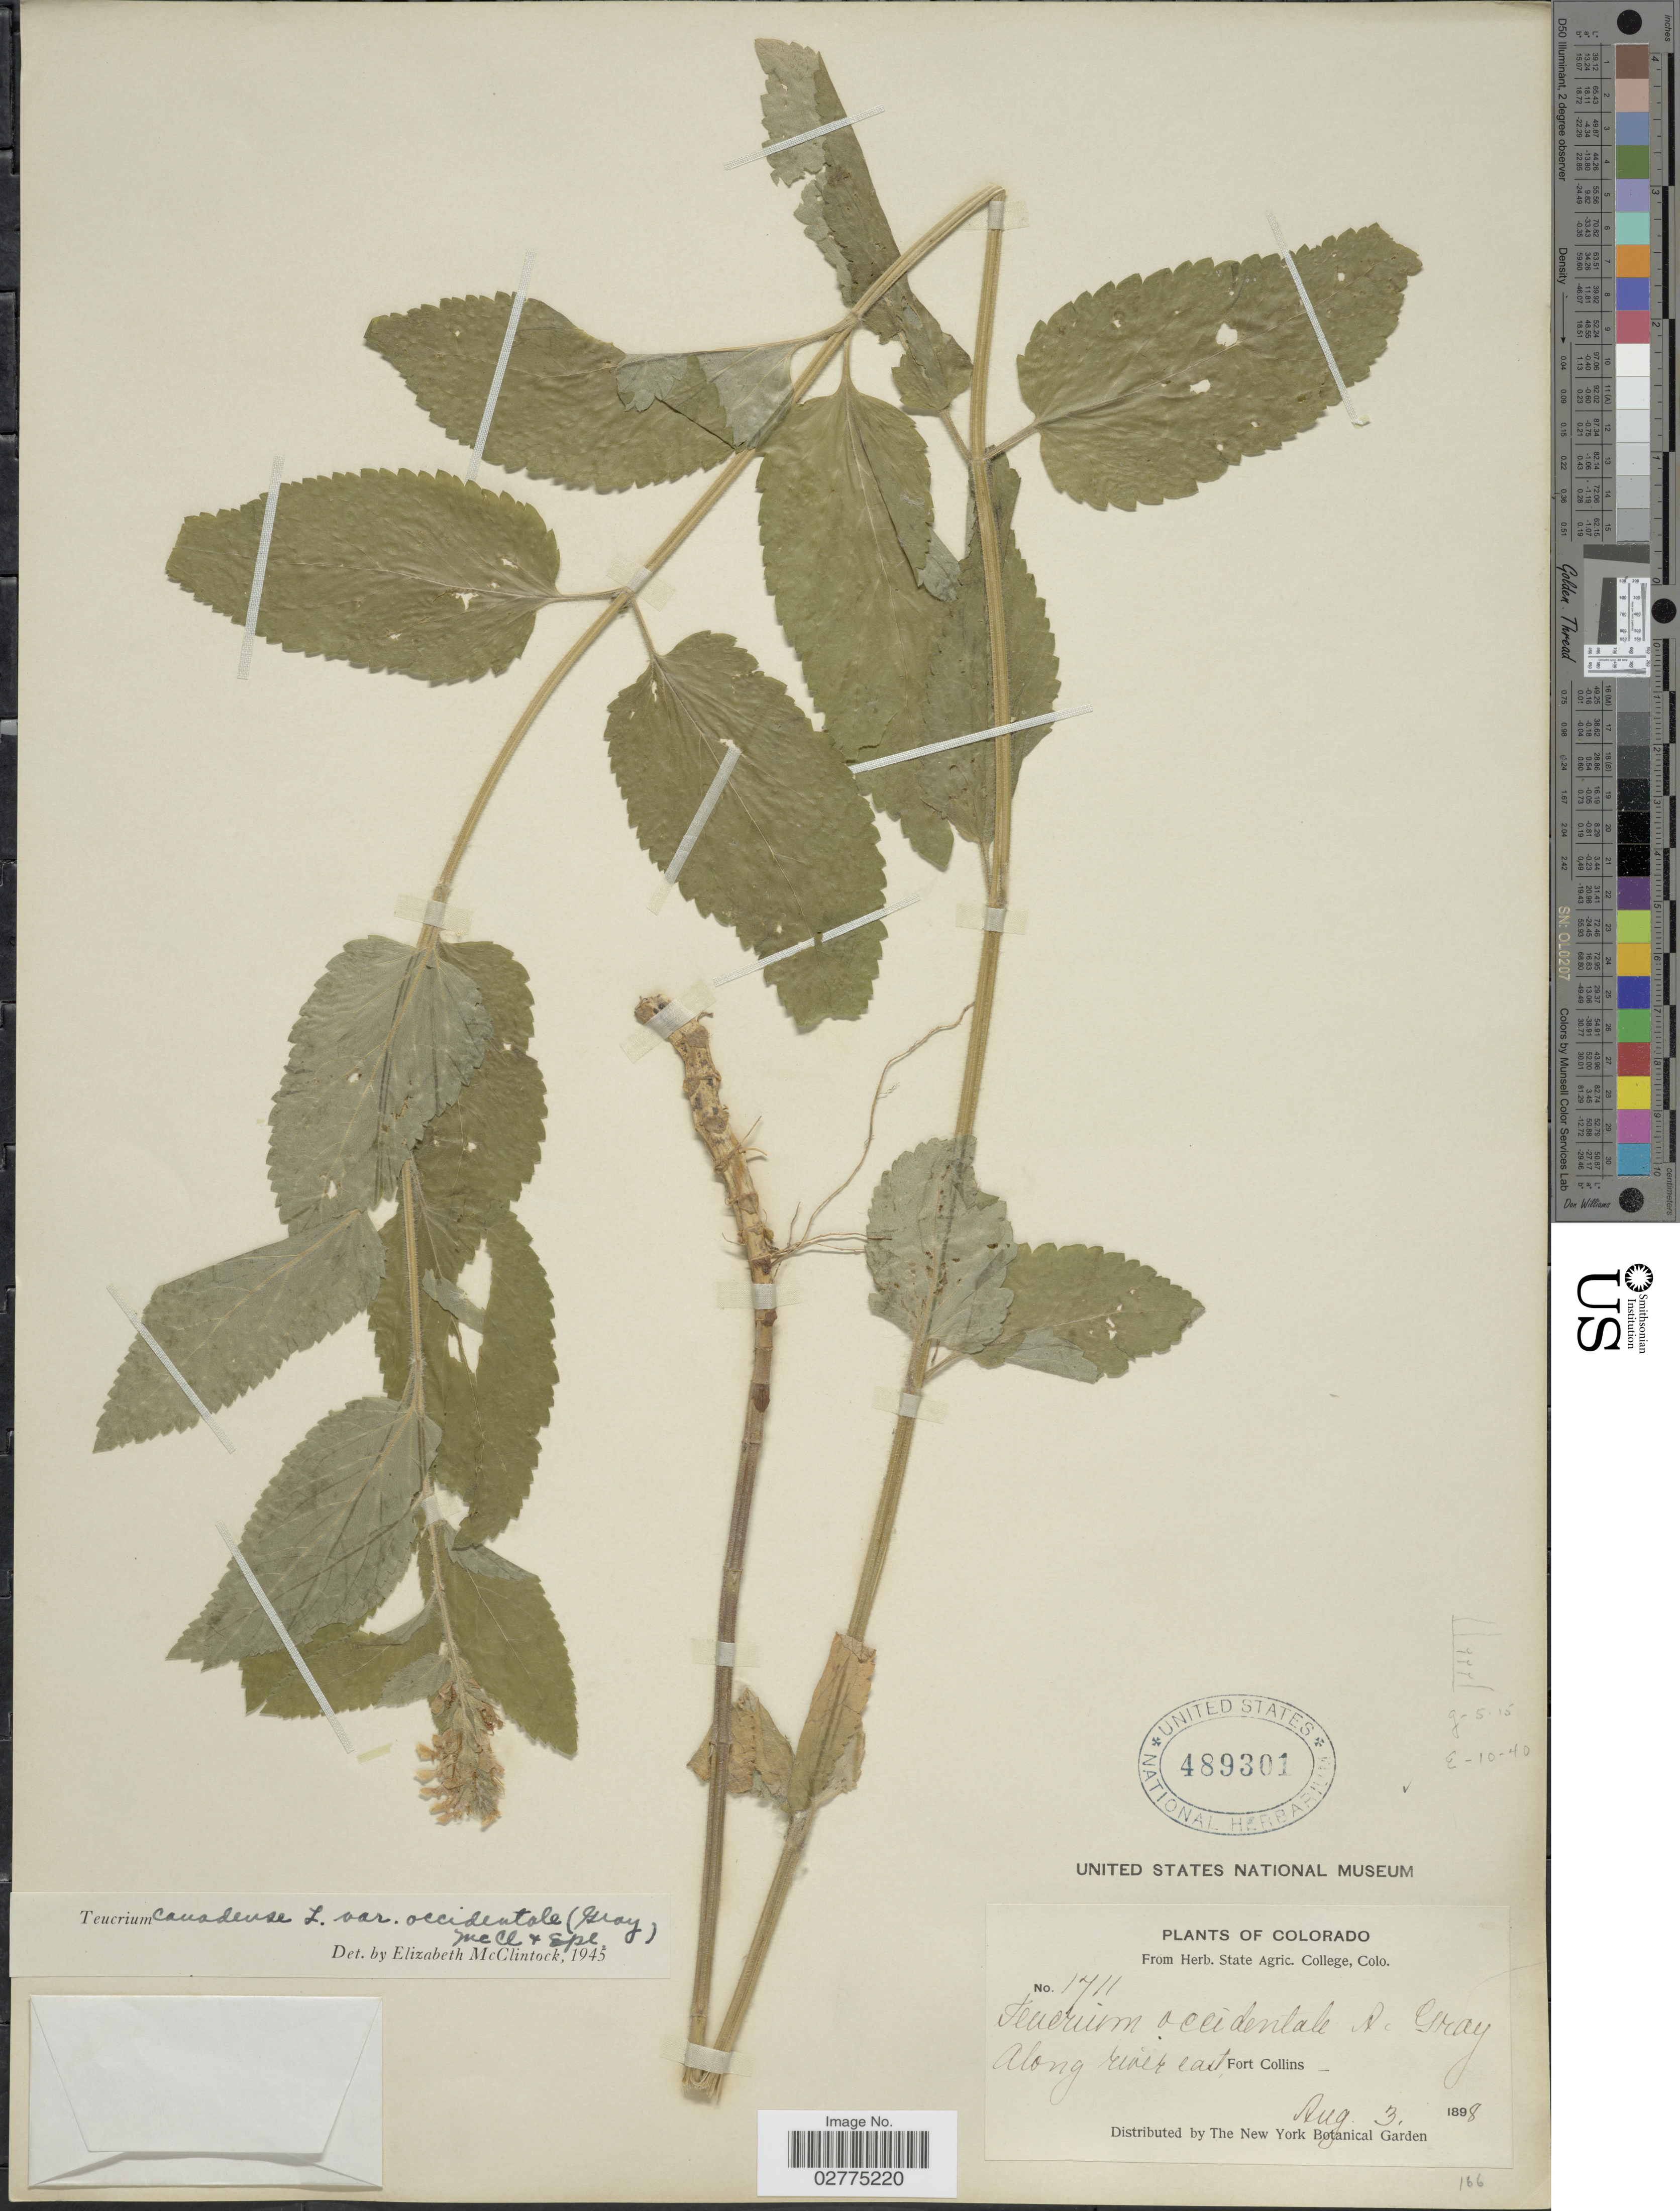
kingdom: Plantae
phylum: Tracheophyta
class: Magnoliopsida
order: Lamiales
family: Lamiaceae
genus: Teucrium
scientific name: Teucrium canadense var. occidentale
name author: (A. Gray) E. M. McClint. & Epling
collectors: ex herb. State Agric. College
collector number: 1711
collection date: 1898-08-03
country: United States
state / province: Colorado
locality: Along river east, Fort Collins.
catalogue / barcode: US 489301